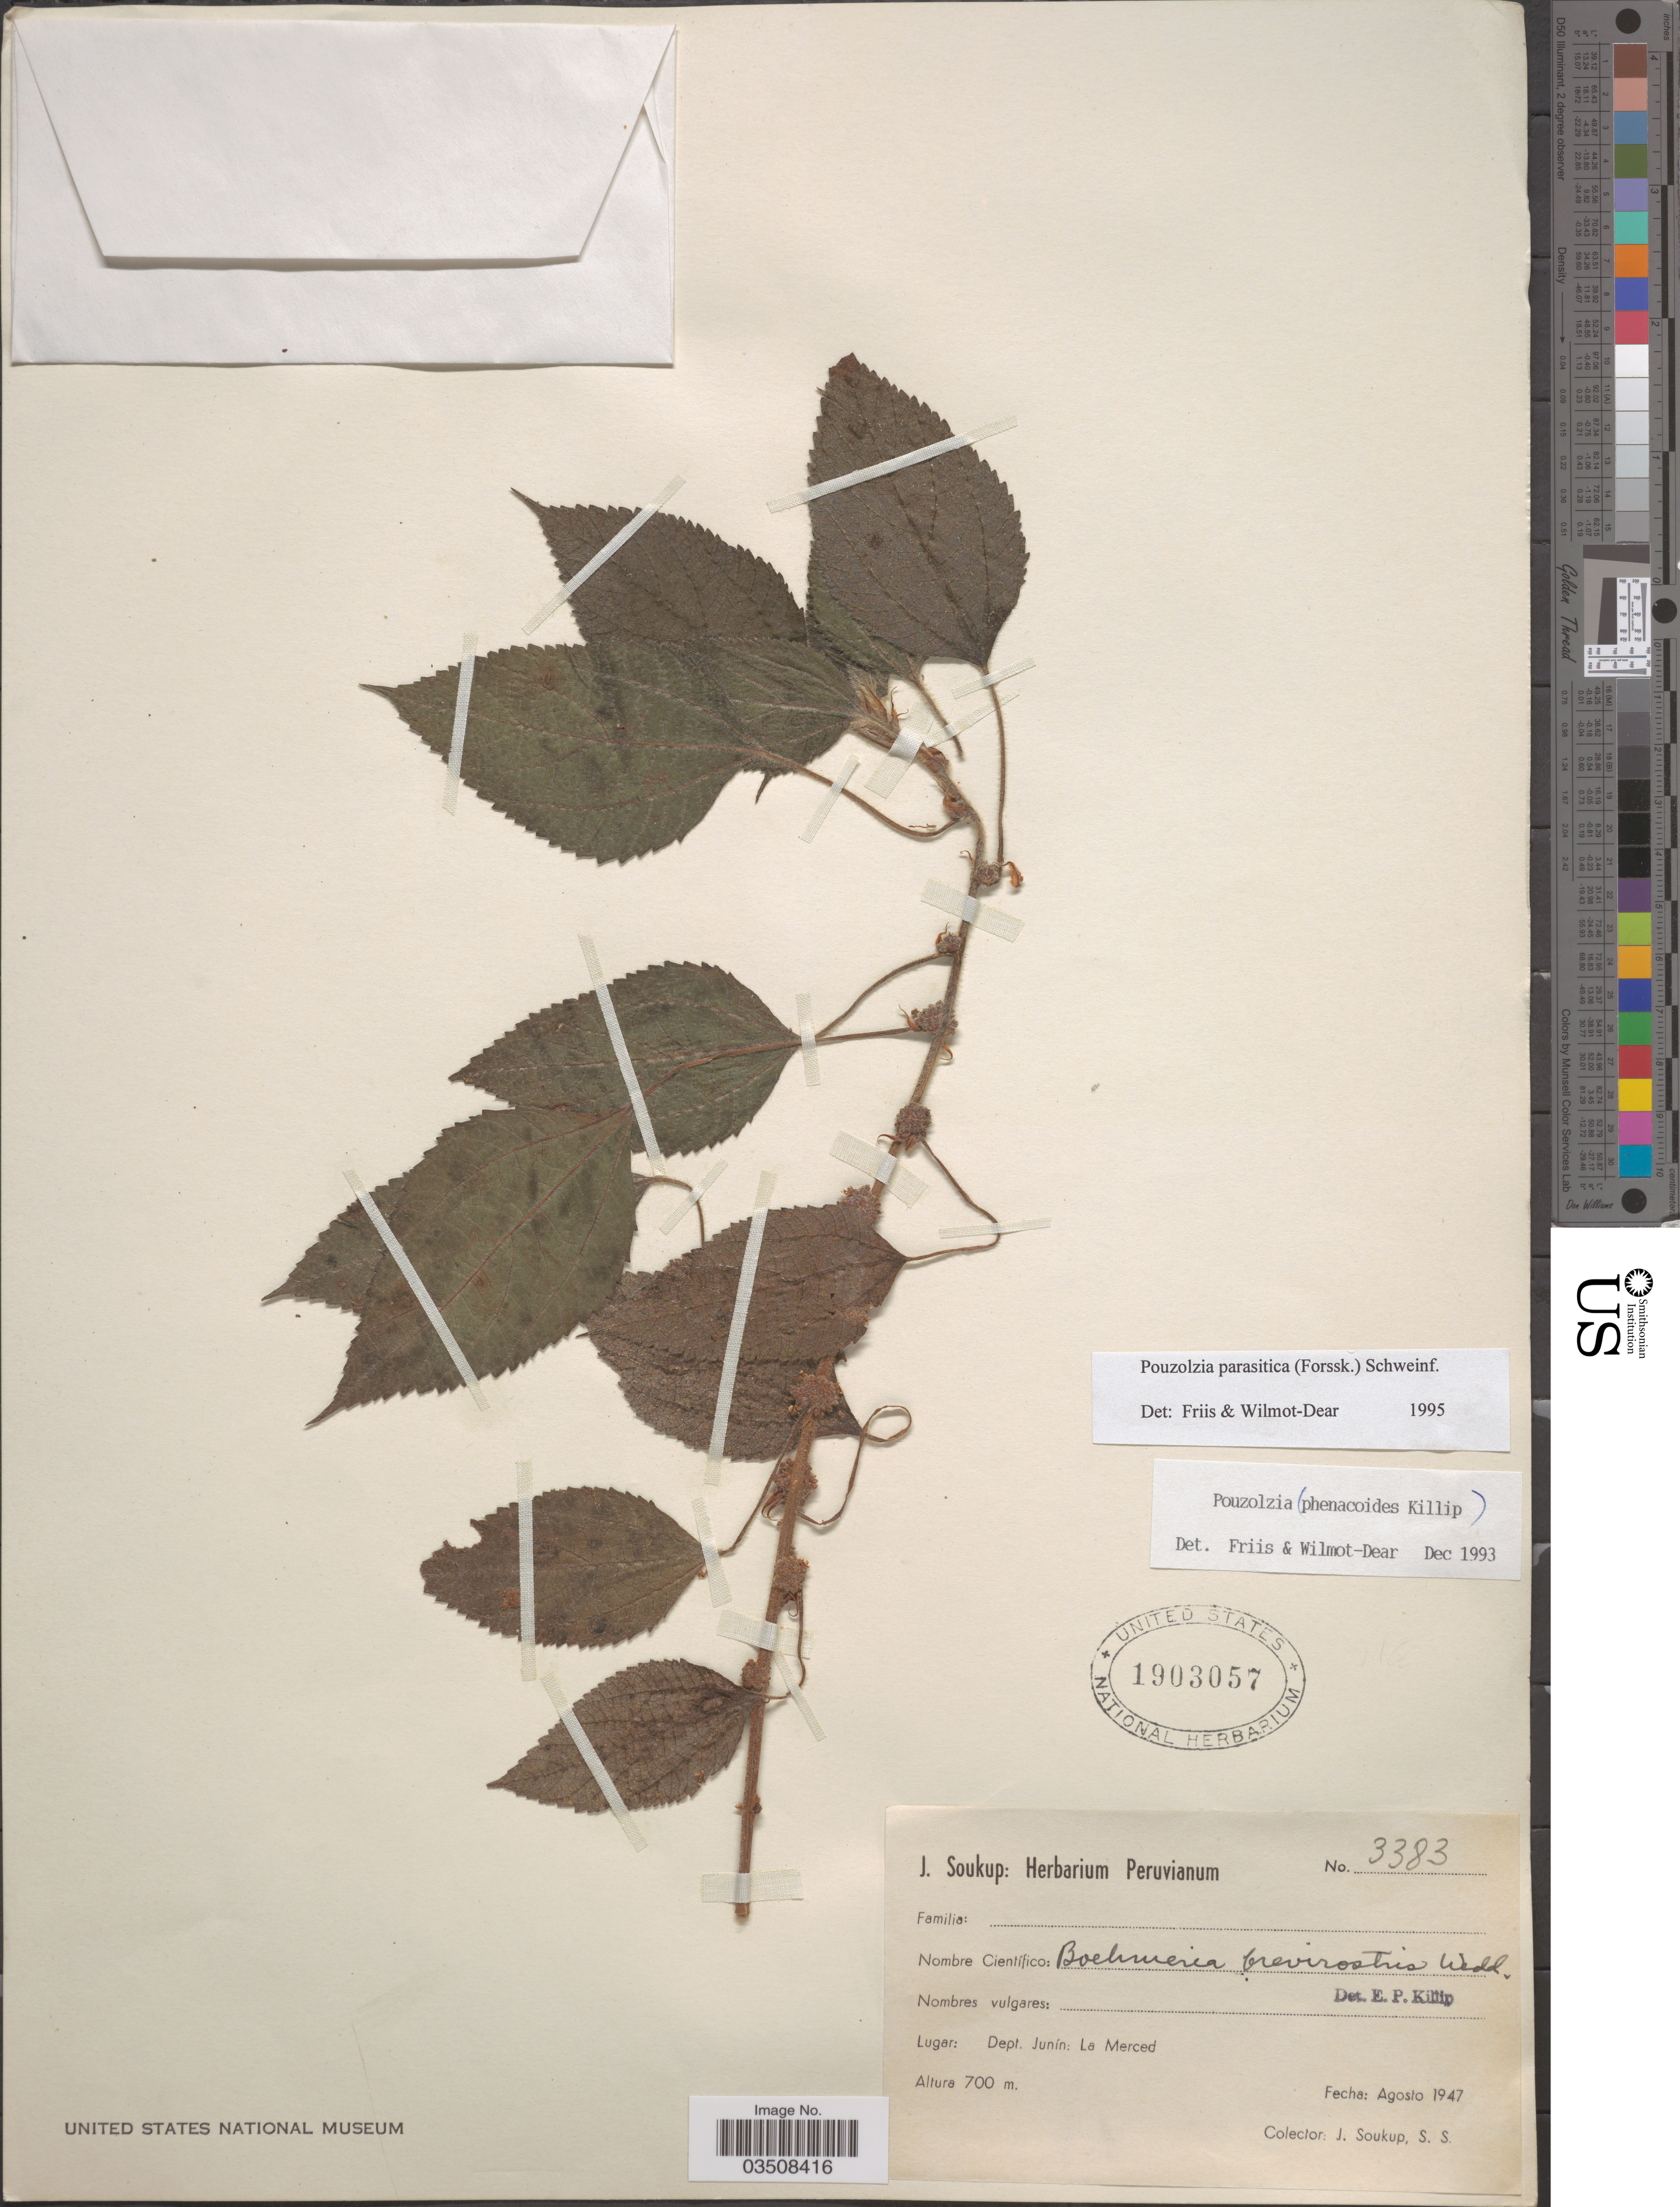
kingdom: Plantae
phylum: Tracheophyta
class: Magnoliopsida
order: Rosales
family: Urticaceae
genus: Pouzolzia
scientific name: Pouzolzia parasitica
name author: (Forssk.) Schweinf.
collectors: J. J. Soukup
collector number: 3383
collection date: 1947-08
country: Peru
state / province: Junín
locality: Dept. Junín: La Merced.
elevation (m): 700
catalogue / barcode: US 1903057